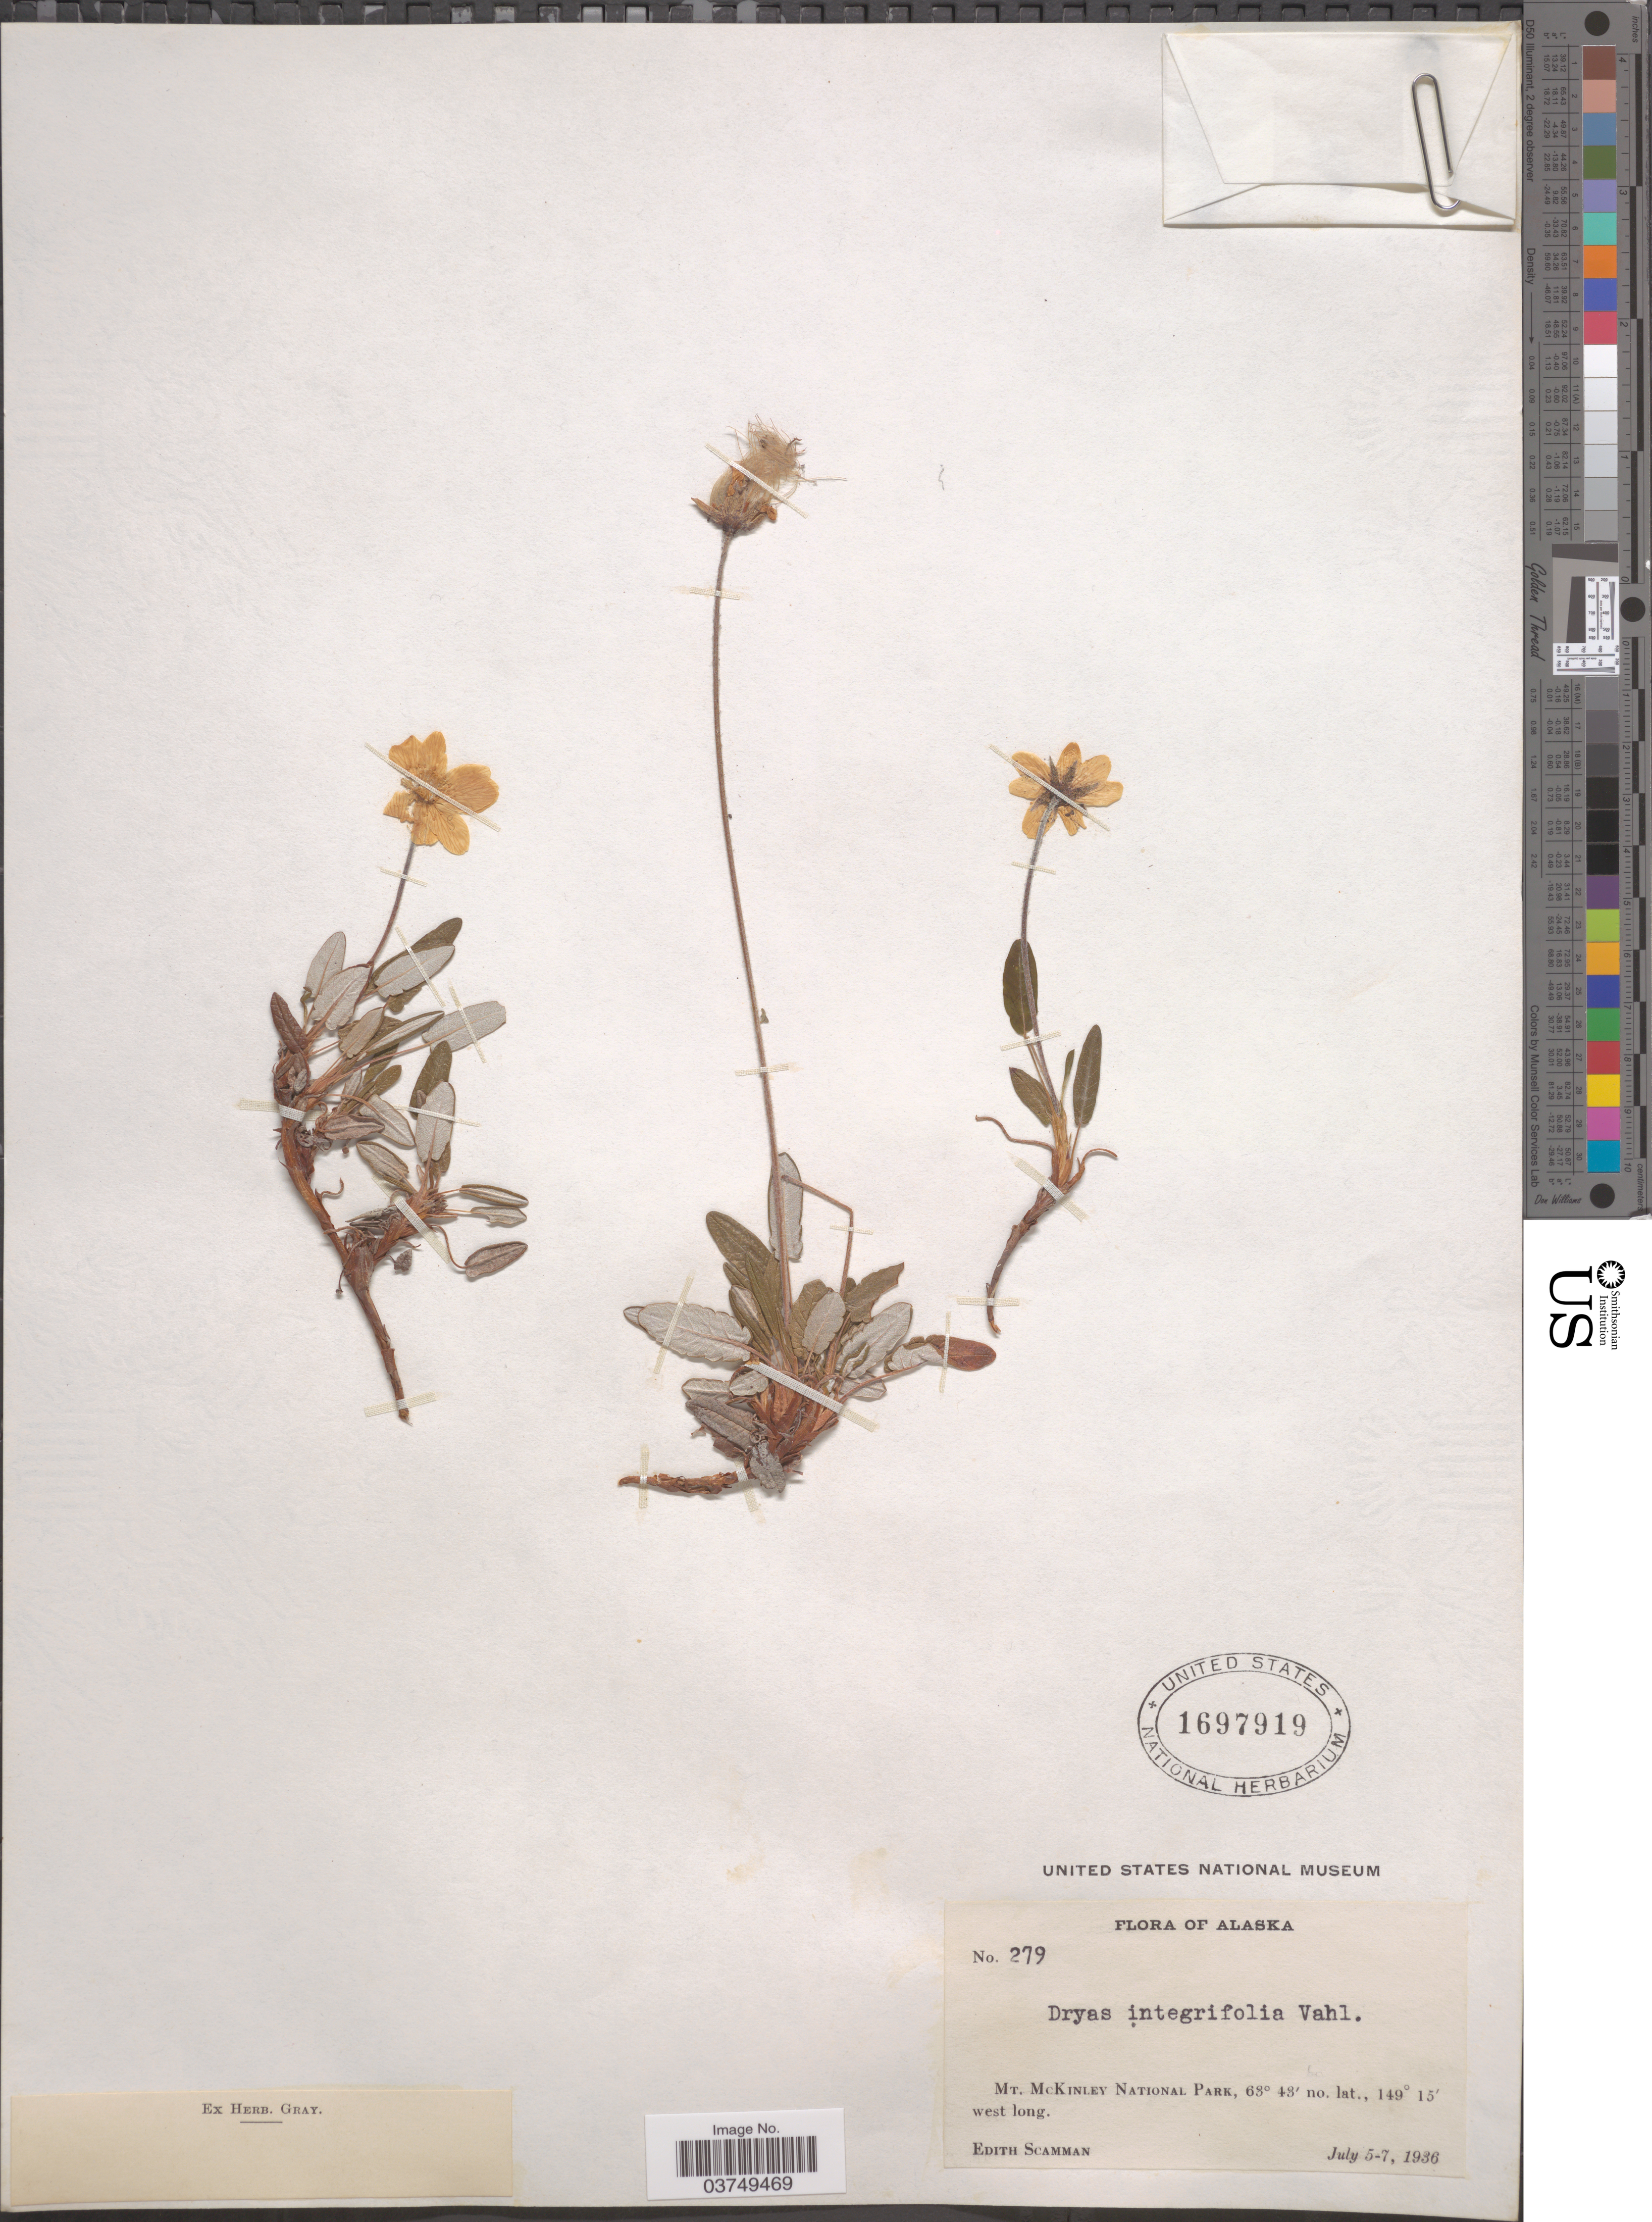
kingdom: Plantae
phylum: Tracheophyta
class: Magnoliopsida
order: Rosales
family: Rosaceae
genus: Dryas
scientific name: Dryas integrifolia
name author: Vahl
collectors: E. Scamman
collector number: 279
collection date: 1936-07-05/1936-07-07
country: United States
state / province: Alaska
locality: Mt. McKinley National Park.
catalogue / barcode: US 1697919